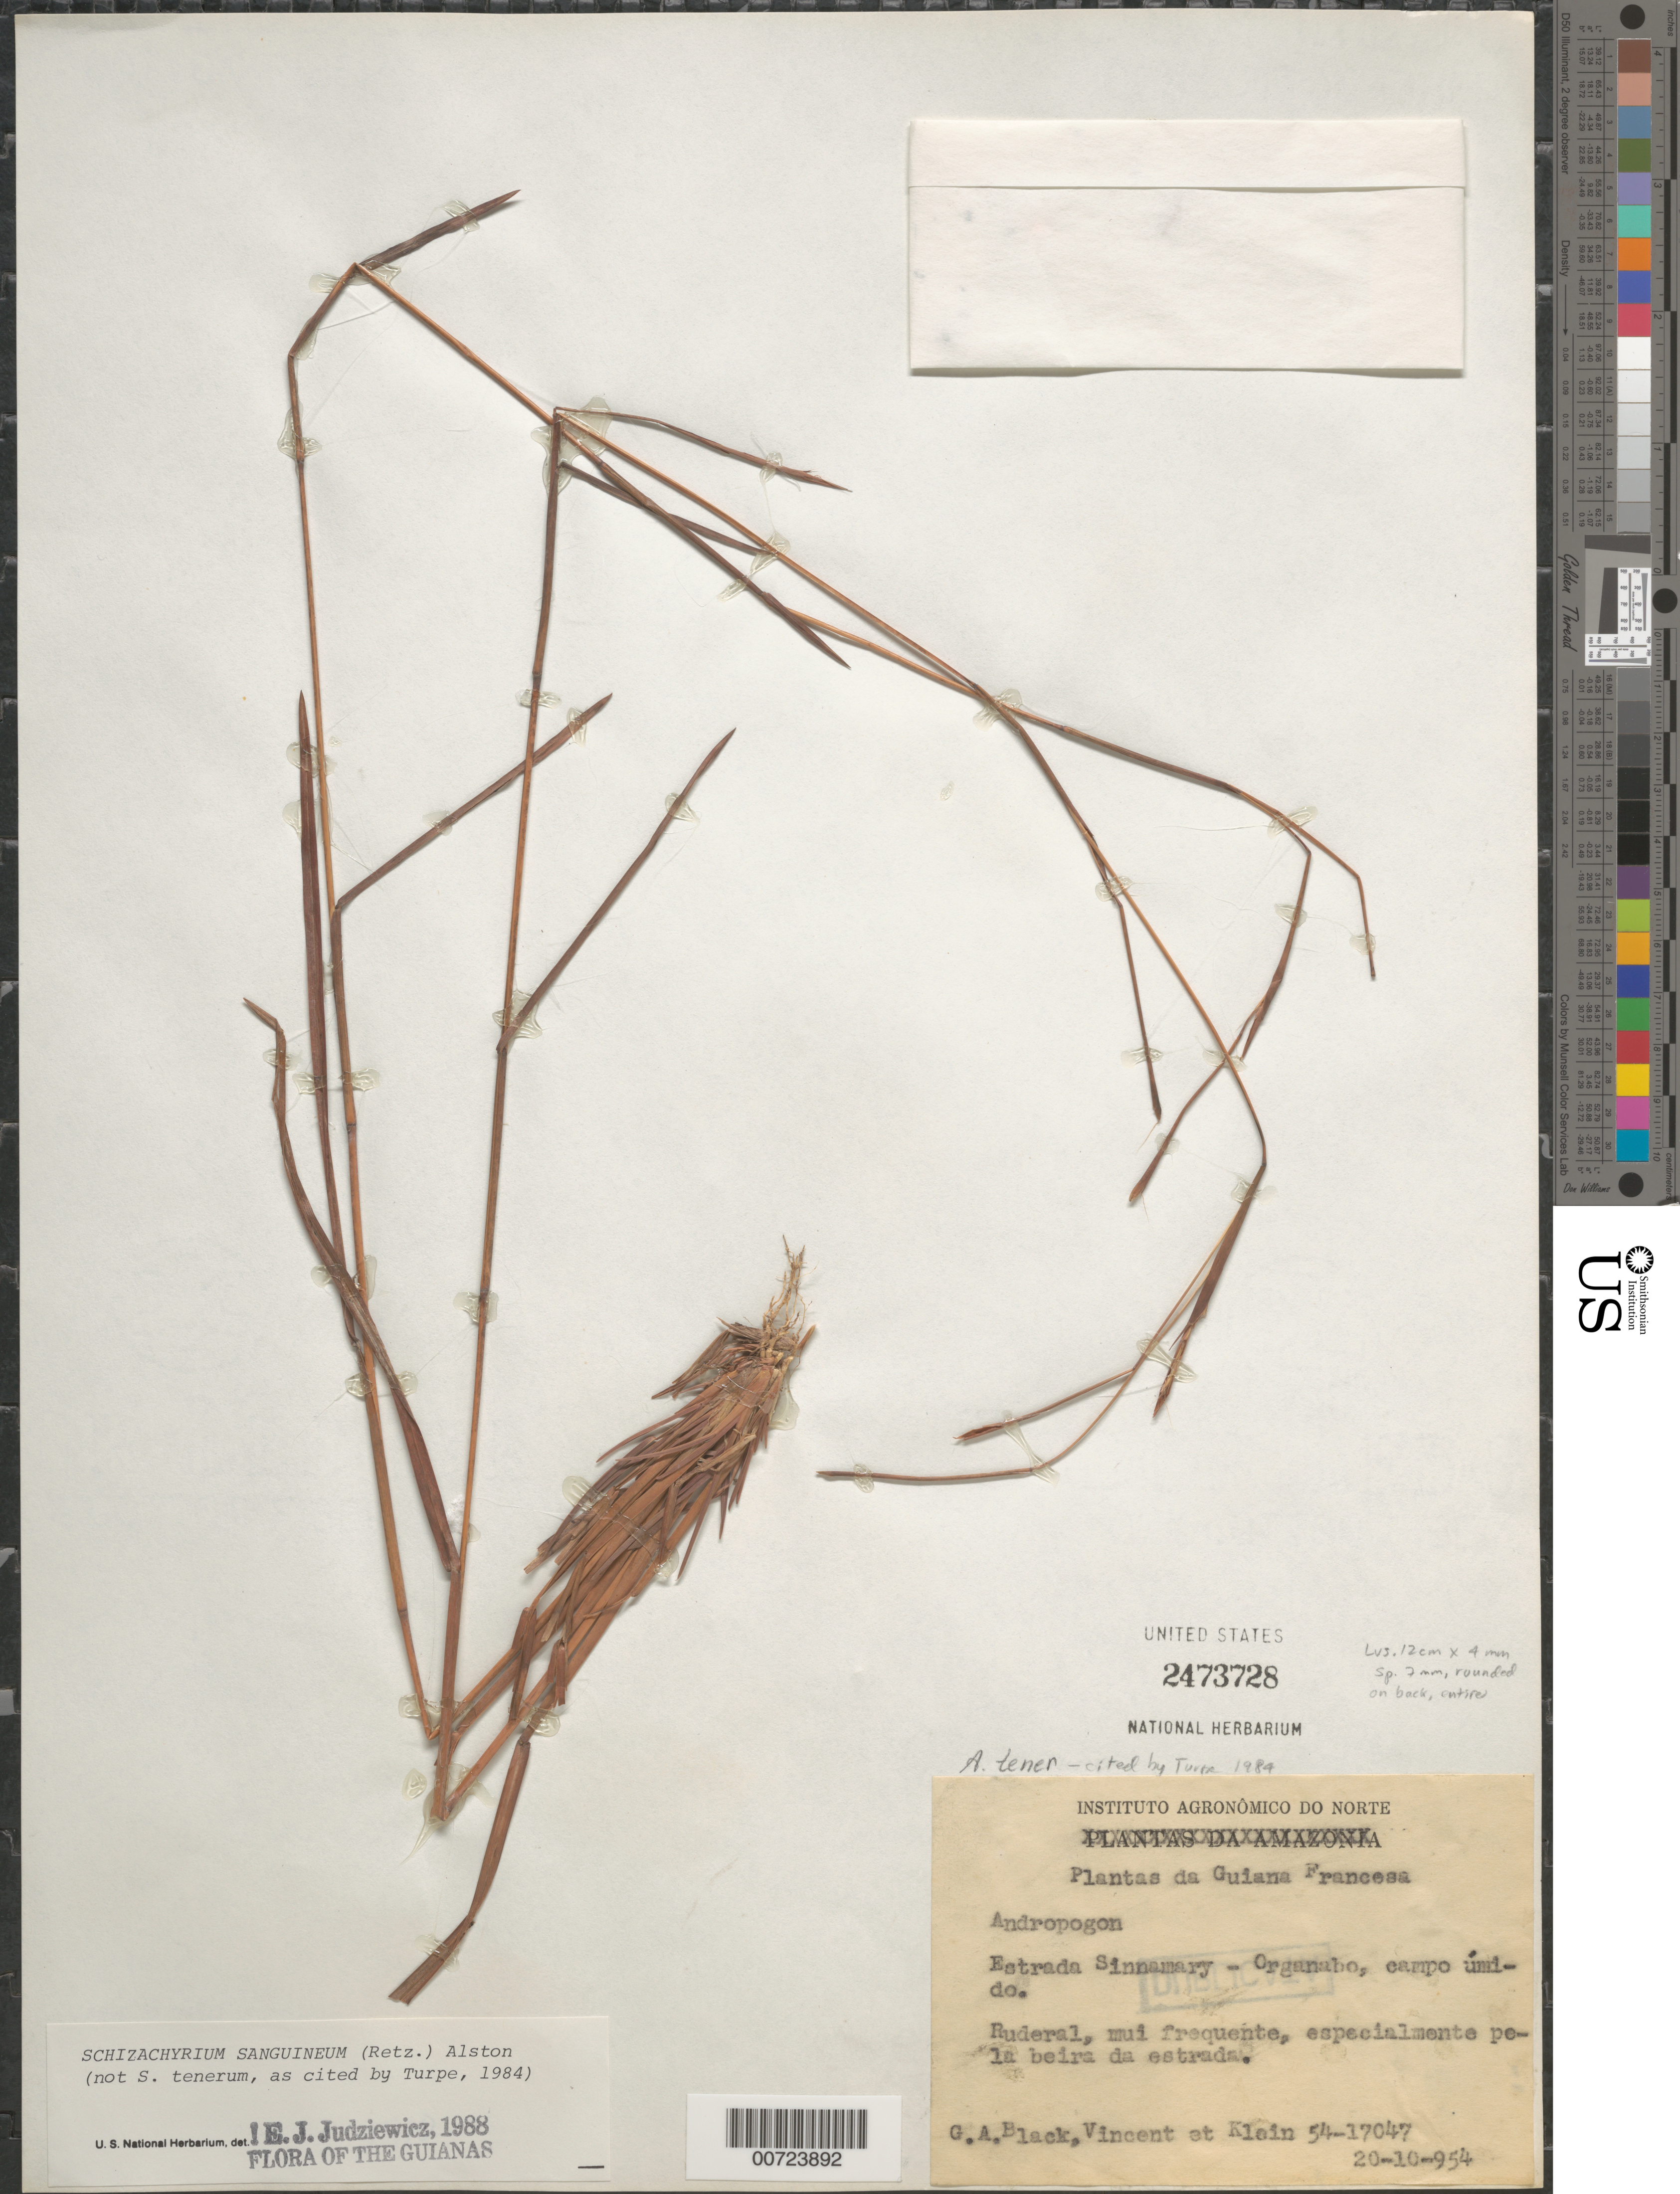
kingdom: Plantae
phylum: Tracheophyta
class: Liliopsida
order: Poales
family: Poaceae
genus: Schizachyrium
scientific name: Schizachyrium sanguineum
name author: (Retz.) Alston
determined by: Judziewicz, E. J.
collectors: G. A. Black, -- Vincent & Klein, --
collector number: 54 17047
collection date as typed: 20-Oct-54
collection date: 1954-10-20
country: French Guiana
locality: Estrada Sinnamary-Organabo, Campo úmido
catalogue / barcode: US 2473728